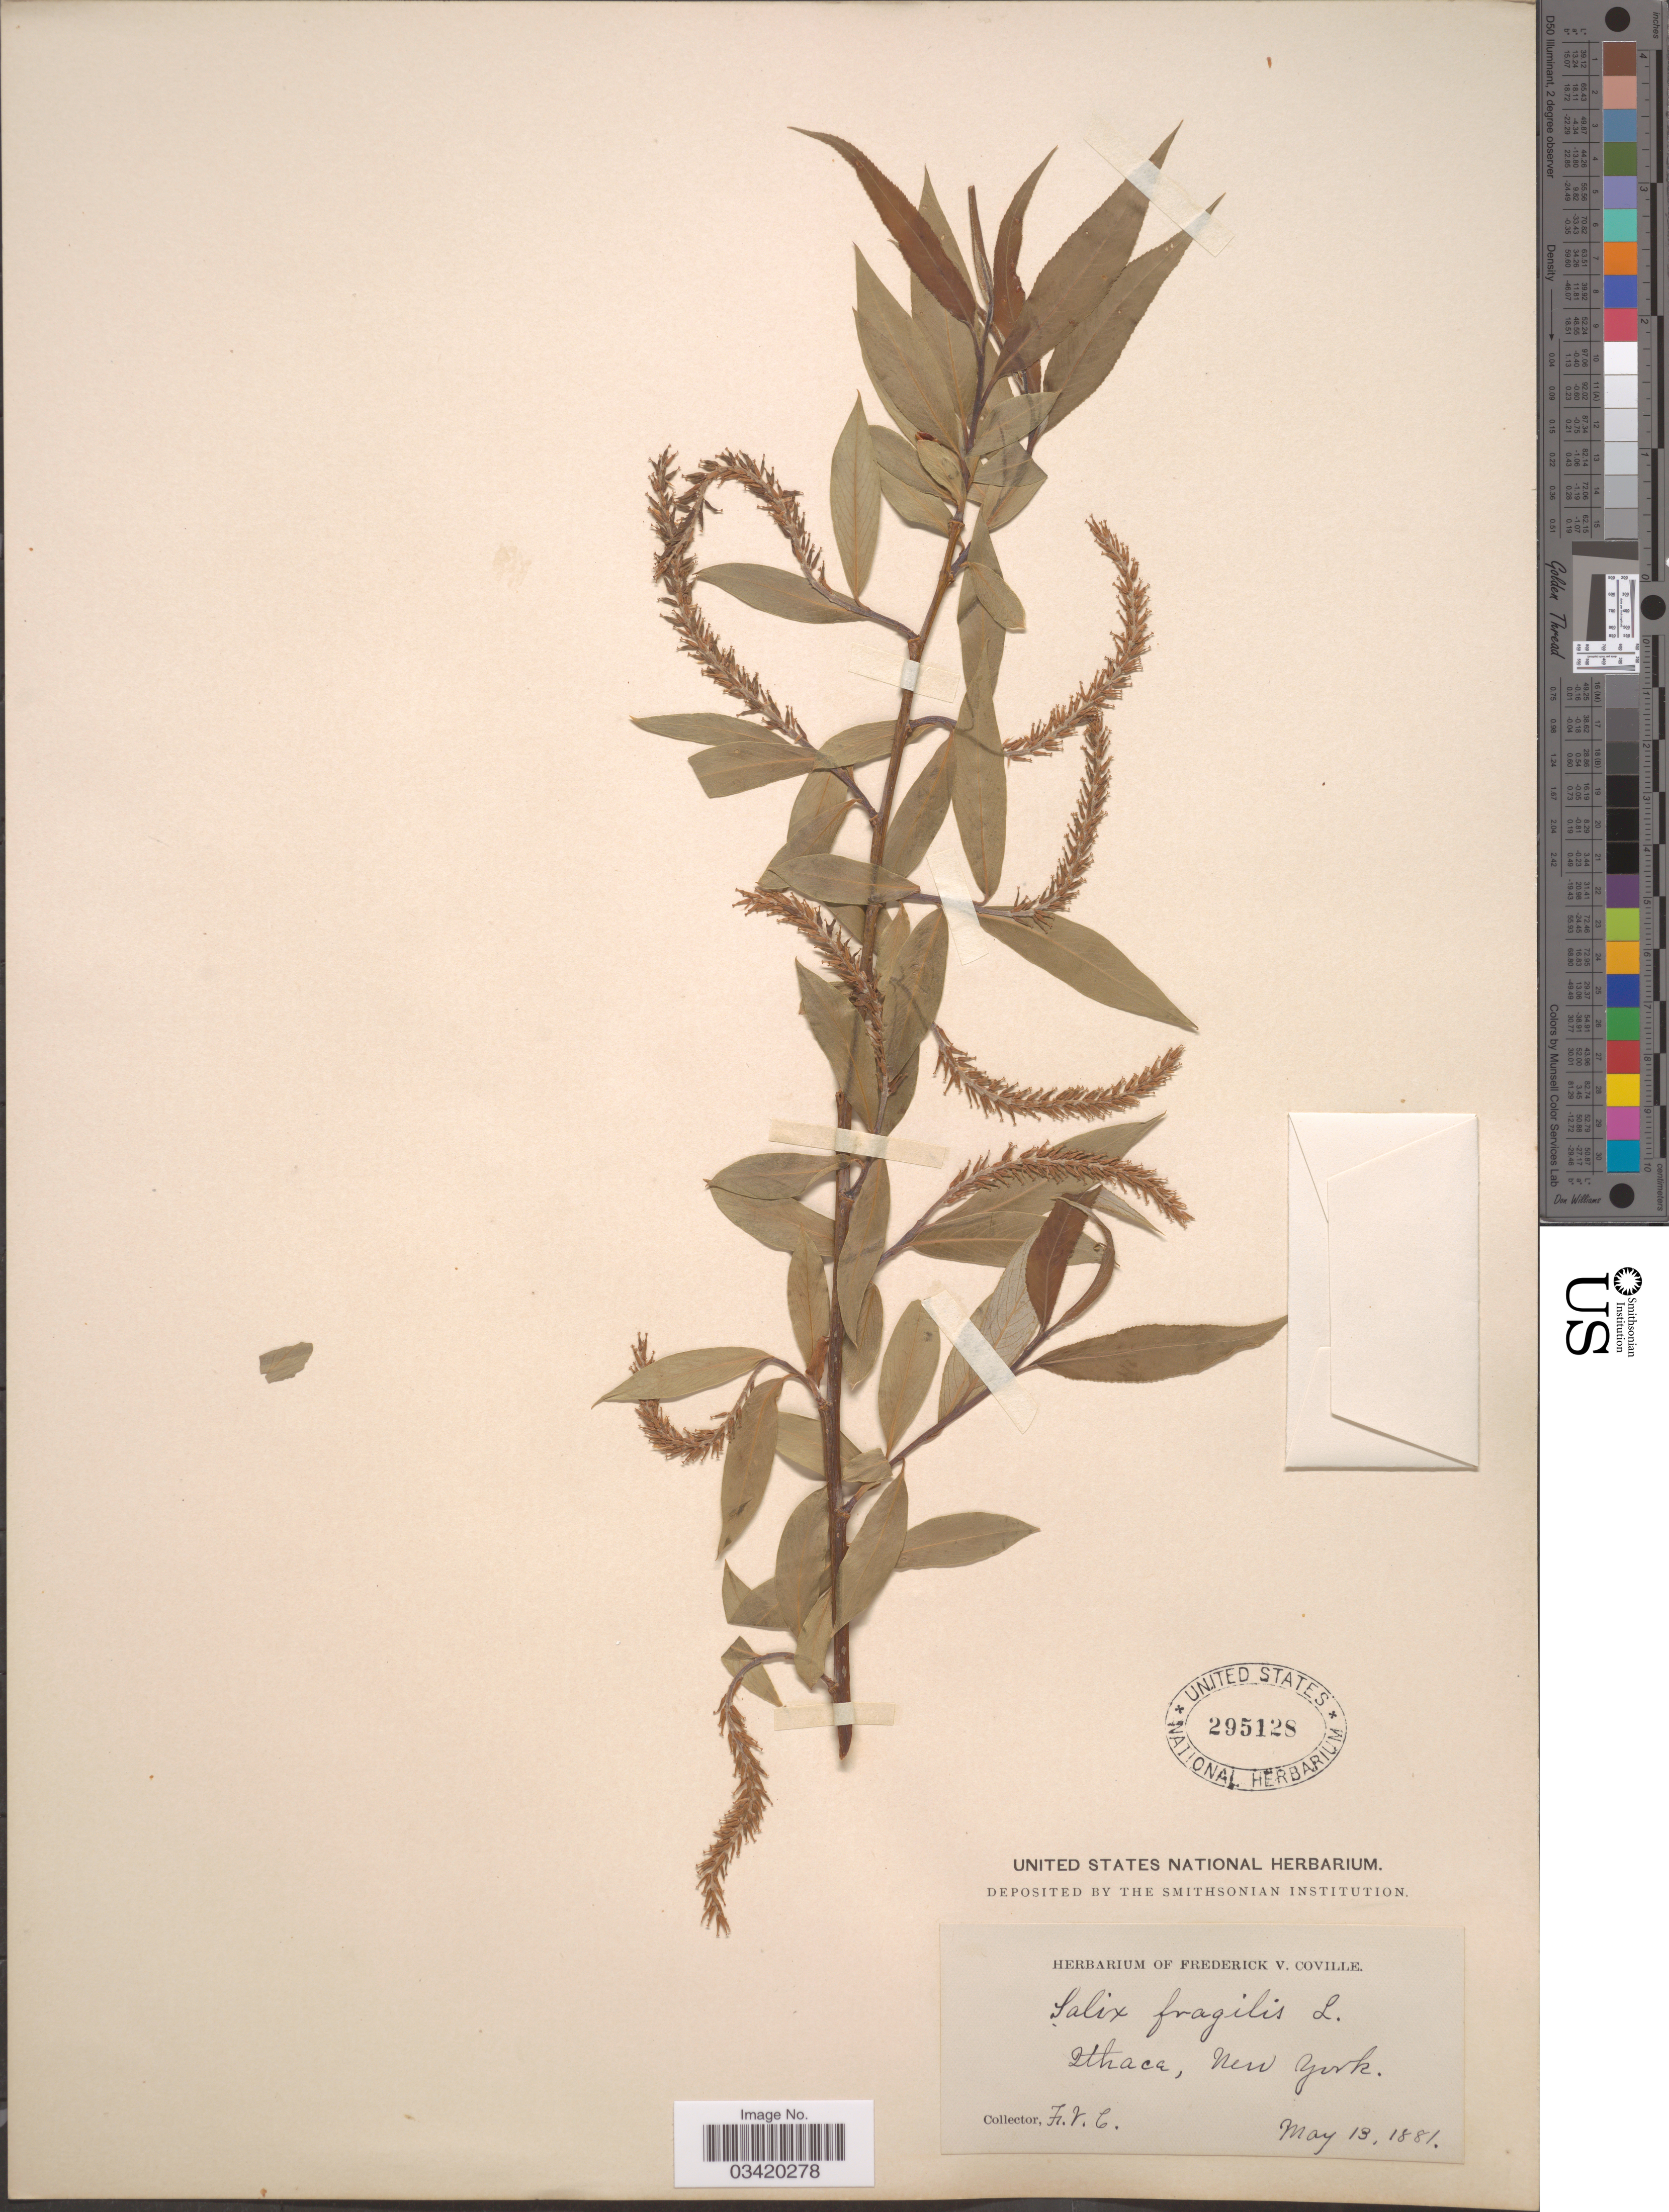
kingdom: Plantae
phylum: Tracheophyta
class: Magnoliopsida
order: Malpighiales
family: Salicaceae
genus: Salix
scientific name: Salix fragilis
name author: L.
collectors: F. V. Coville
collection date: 1881-05-13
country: United States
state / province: New York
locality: Ithaca.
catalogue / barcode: US 295128